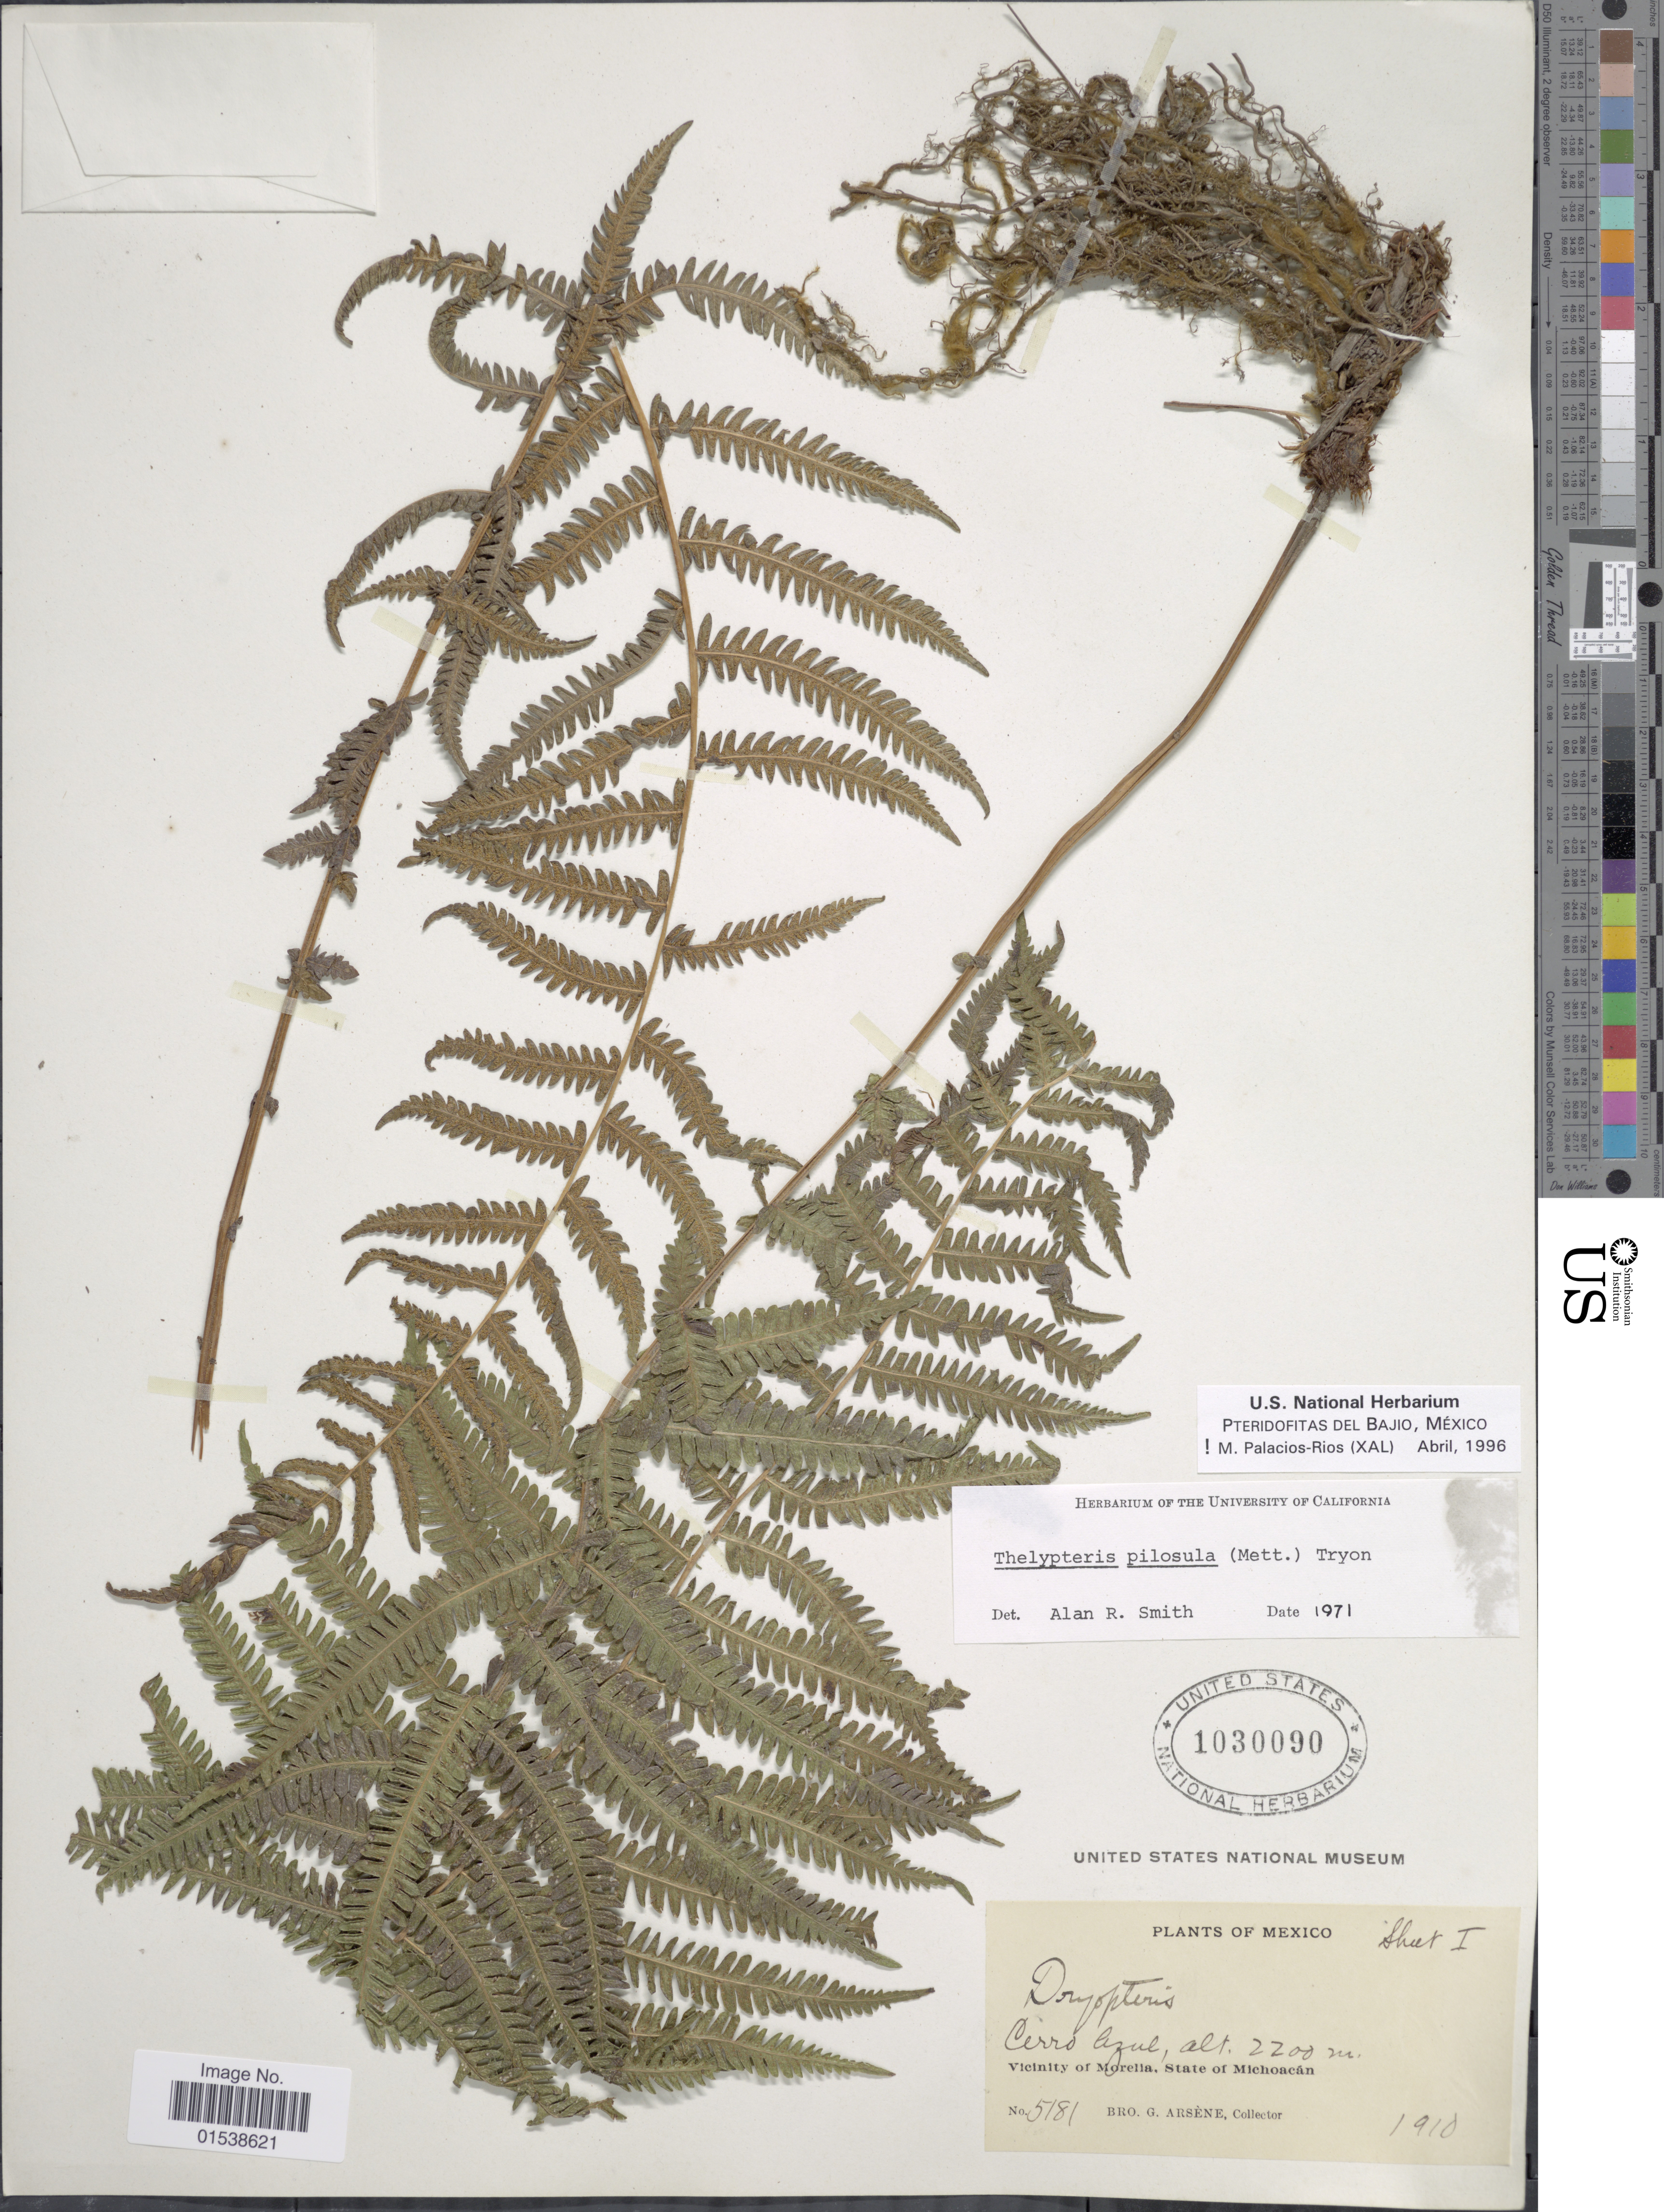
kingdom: Plantae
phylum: Tracheophyta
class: Polypodiopsida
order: Polypodiales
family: Thelypteridaceae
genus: Amauropelta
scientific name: Amauropelta pilosula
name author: (Klotzsch & H. Karst.) Á. Löve & D. Löve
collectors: Bro. G. Arsène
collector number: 5181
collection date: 1910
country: Mexico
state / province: Michoacán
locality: Cerro Azul, Vicinity of Morelia, State of Michoacan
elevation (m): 2200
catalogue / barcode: US 1030090